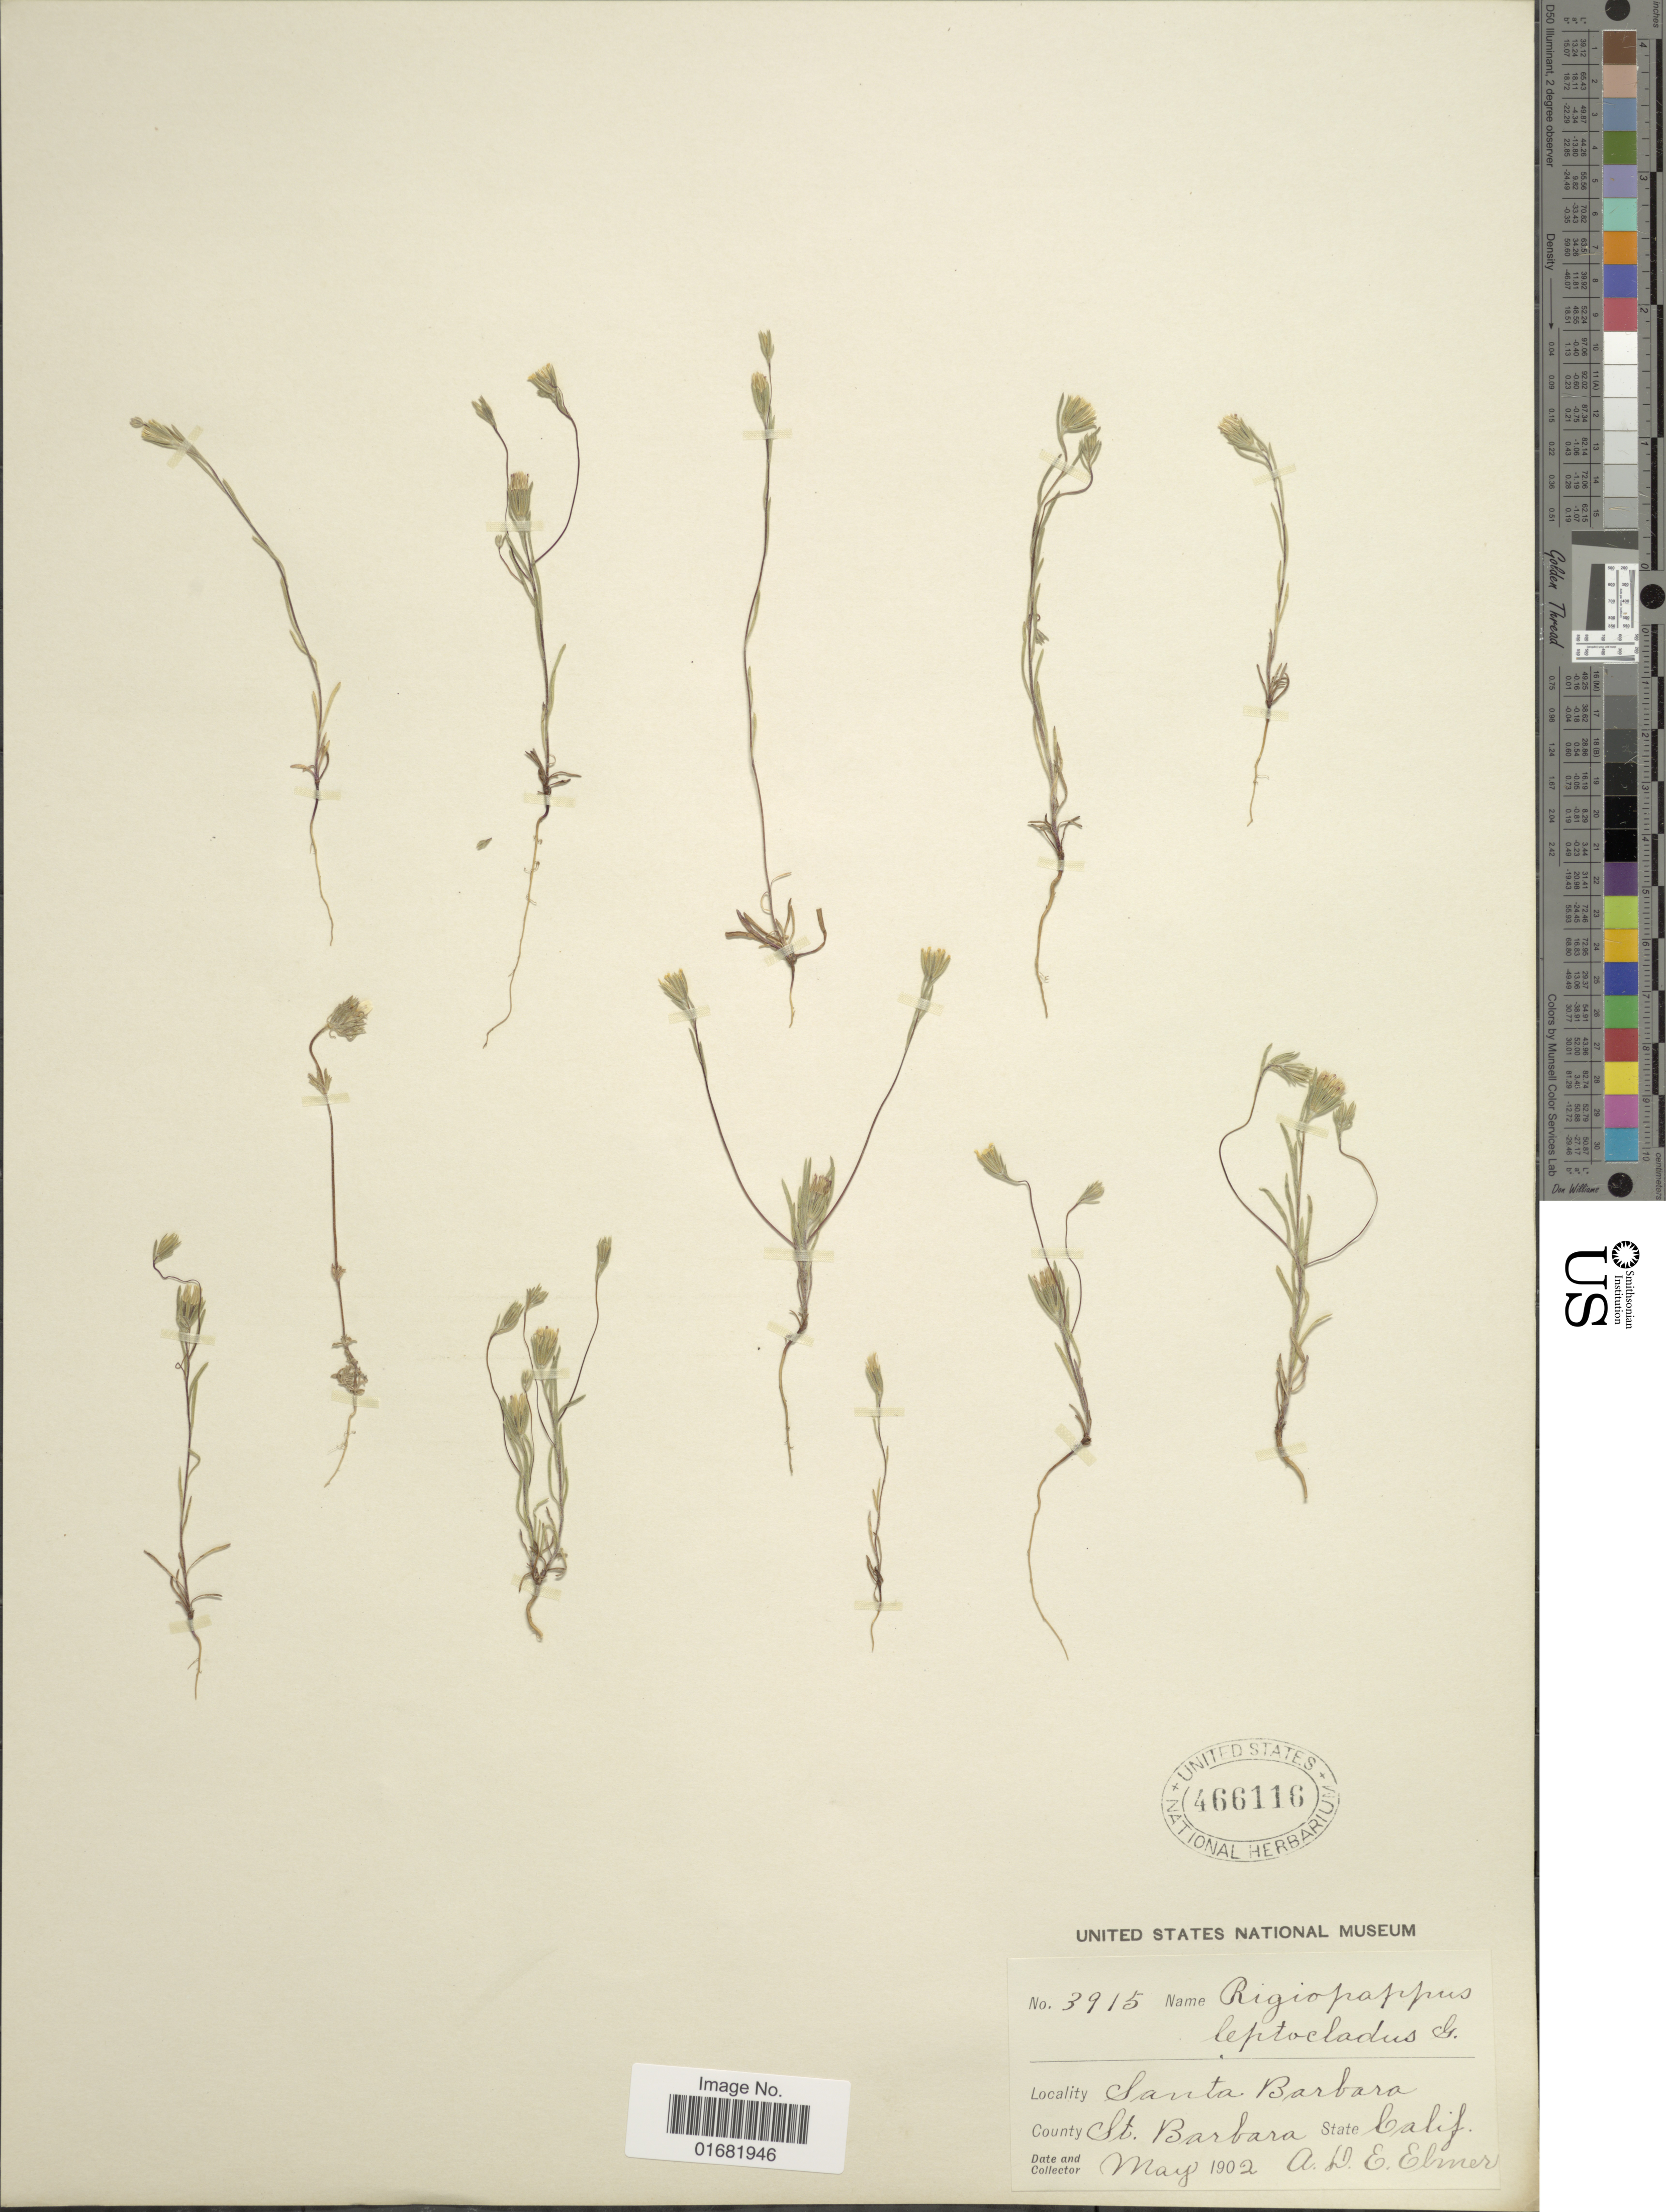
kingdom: Plantae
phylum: Tracheophyta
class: Magnoliopsida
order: Asterales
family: Asteraceae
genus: Rigiopappus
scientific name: Rigiopappus leptocladus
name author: A. Gray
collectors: A. D. E. Elmer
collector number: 3915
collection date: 1902-05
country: United States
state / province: California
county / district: Santa Barbara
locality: Santa Barbara. County St. Barbara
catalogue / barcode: US 466116